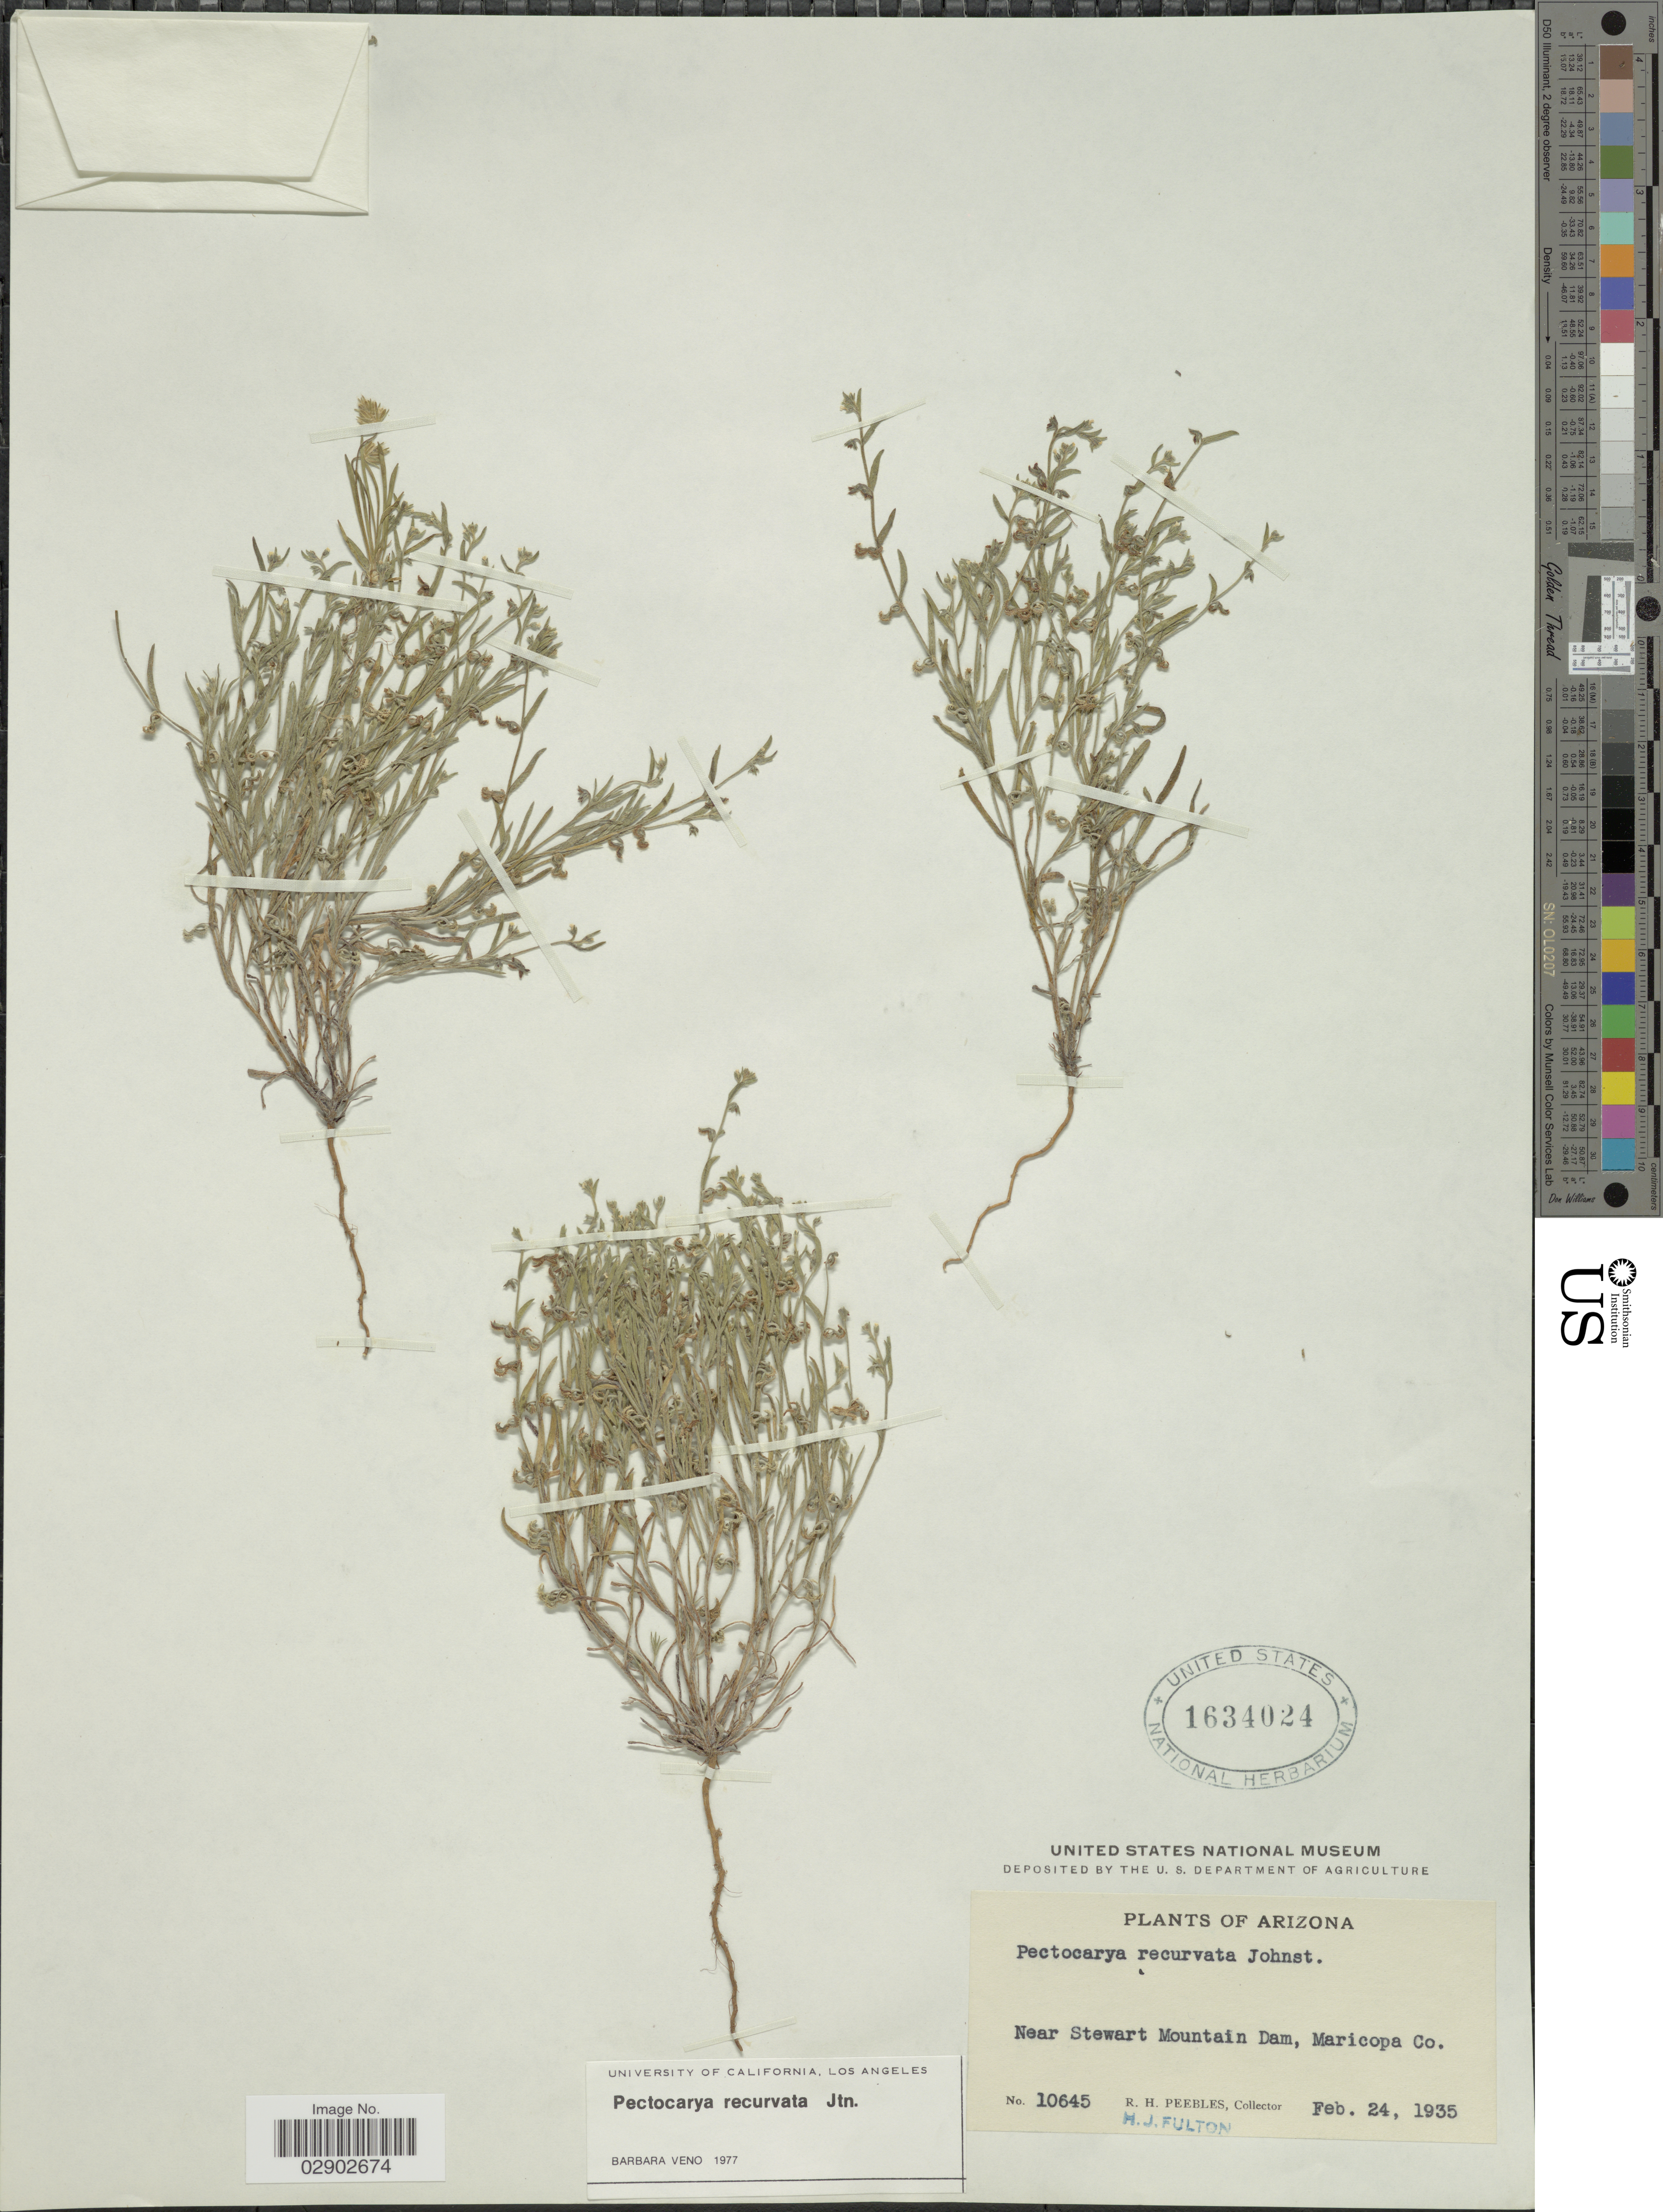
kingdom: Plantae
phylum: Tracheophyta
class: Magnoliopsida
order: Boraginales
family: Boraginaceae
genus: Pectocarya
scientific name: Pectocarya recurvata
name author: I.M. Johnst.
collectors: R. H. Peebles & H. Fulton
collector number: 10645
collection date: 1935-02-24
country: United States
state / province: Arizona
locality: Near Stewart Mountain Dam, Maricopa Co.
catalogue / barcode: US 1634024